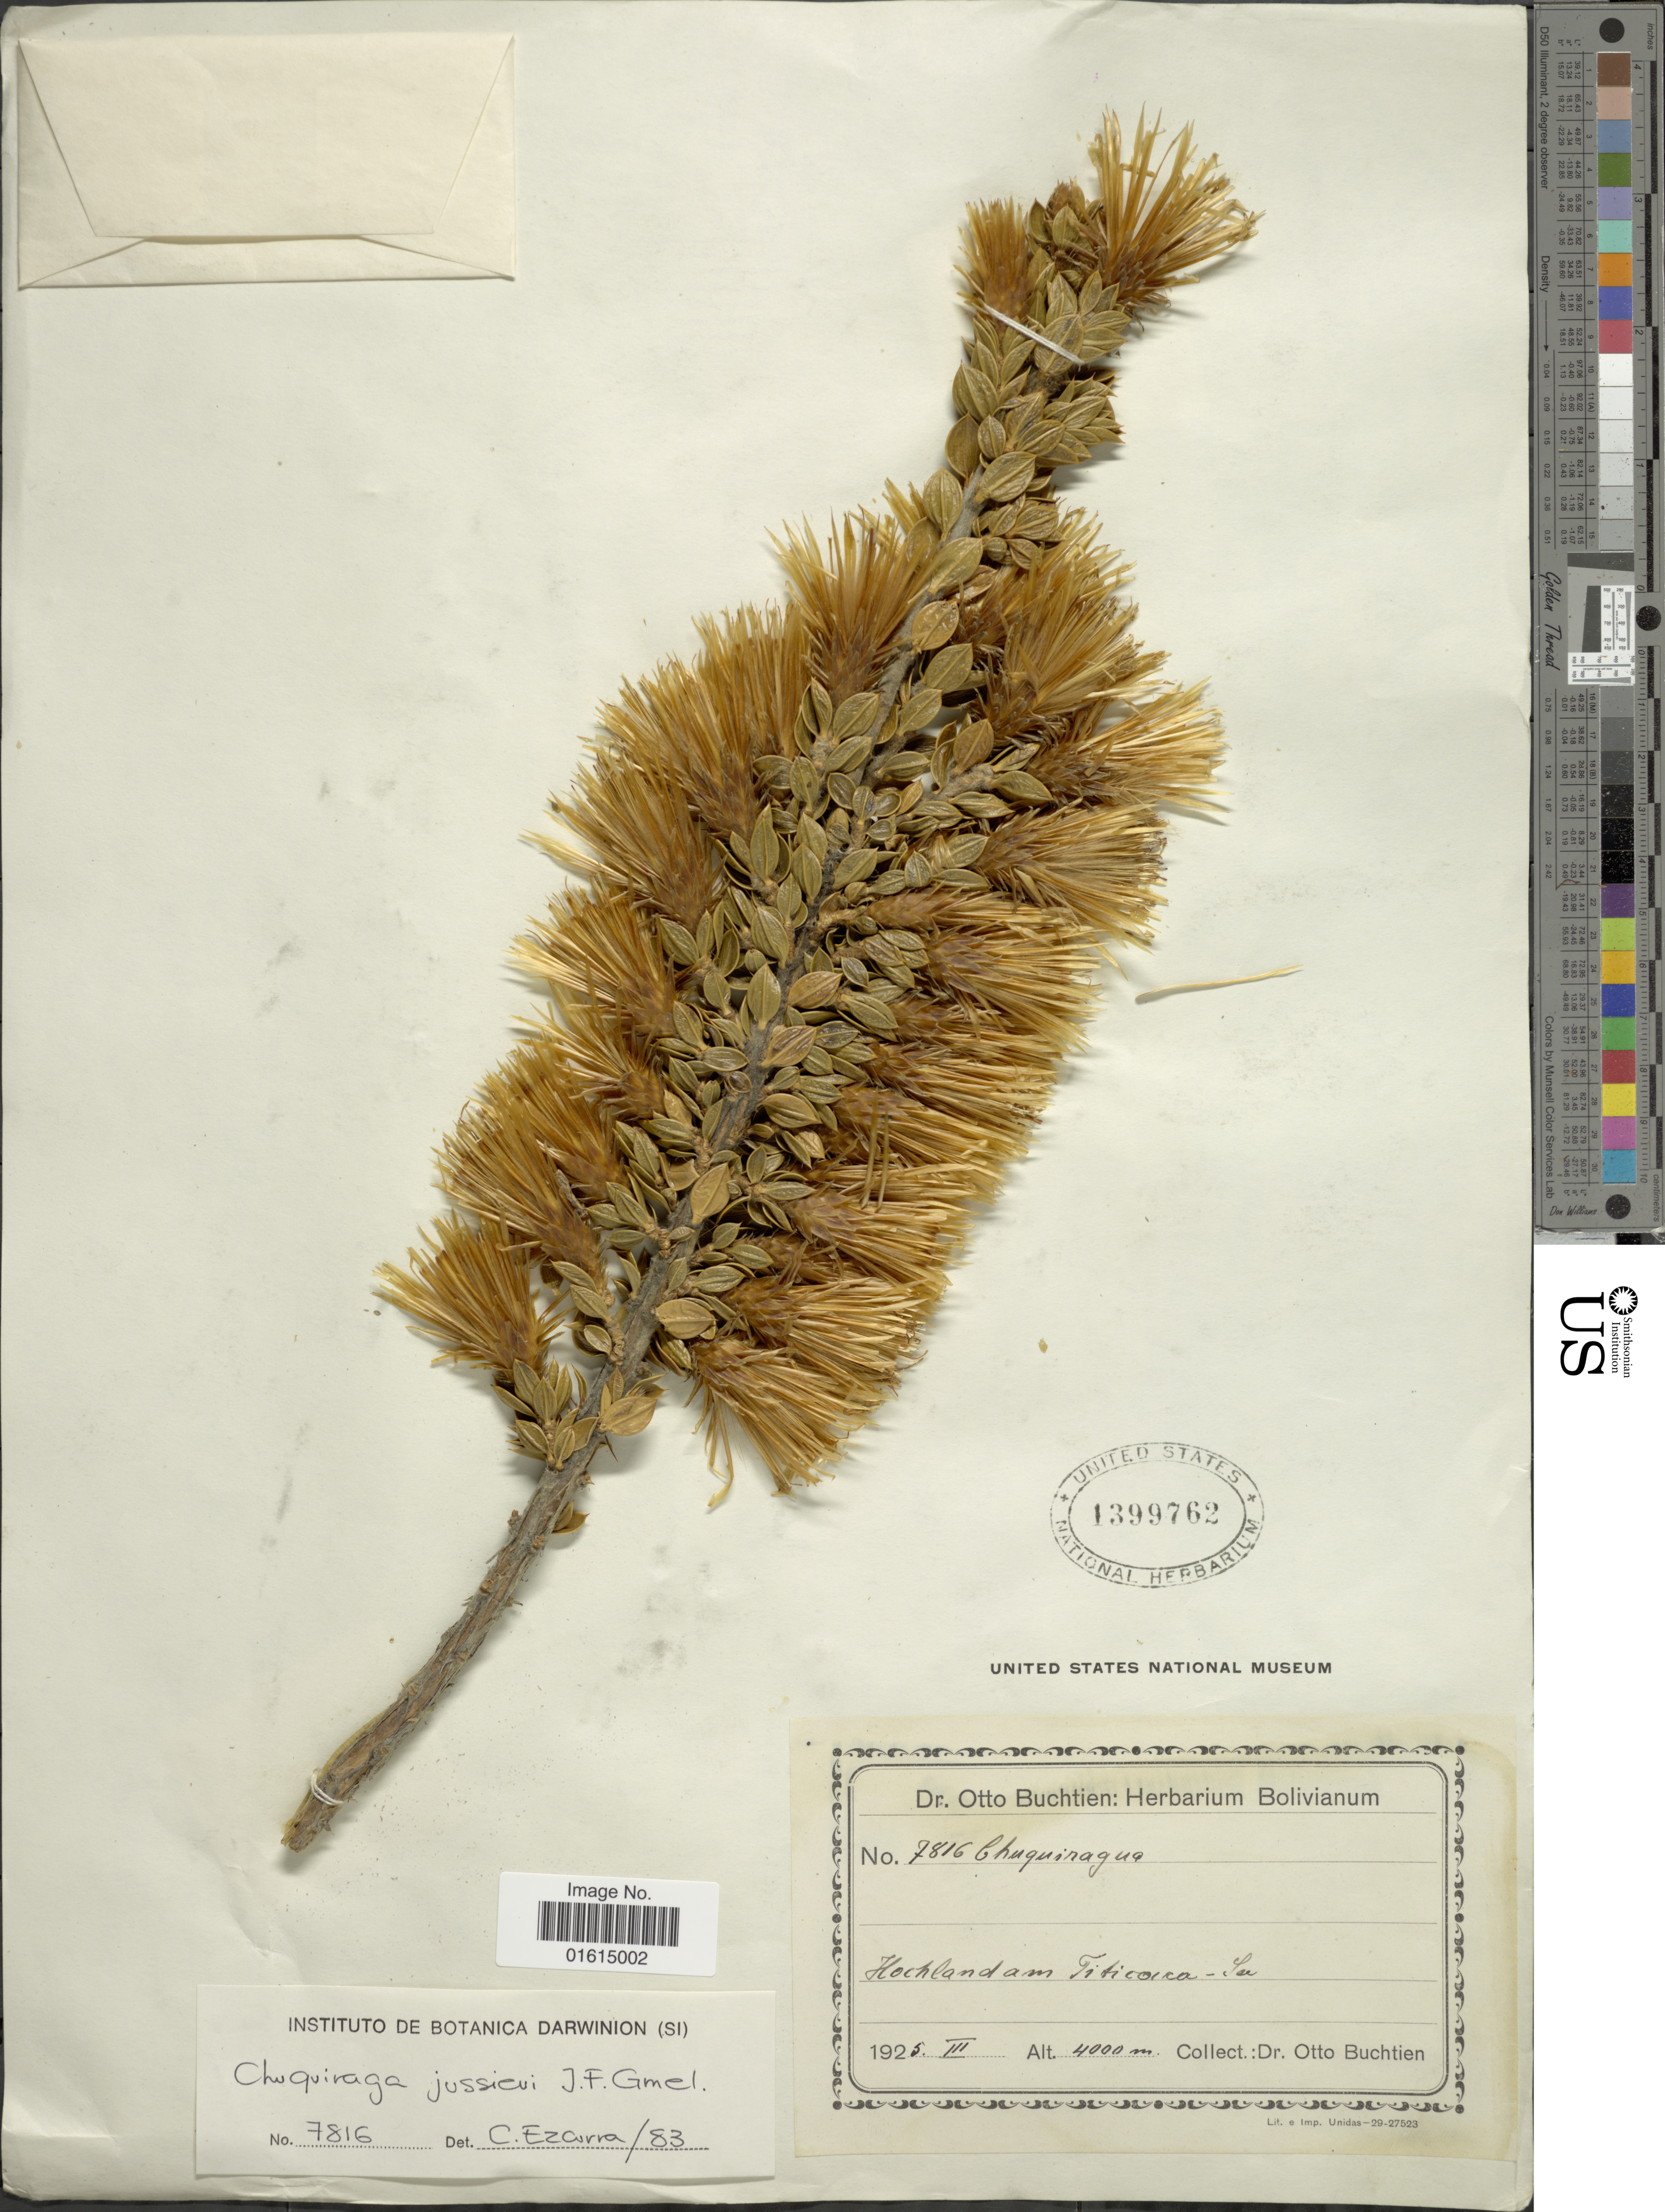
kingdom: Plantae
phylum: Tracheophyta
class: Magnoliopsida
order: Asterales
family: Asteraceae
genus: Chuquiraga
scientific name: Chuquiraga jussieui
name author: J.F. Gmel.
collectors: O. Buchtien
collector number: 7816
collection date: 1925-03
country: Bolivia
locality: Hochlandam Titicorca-La [unsure placement]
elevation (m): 4000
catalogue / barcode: US 1399762